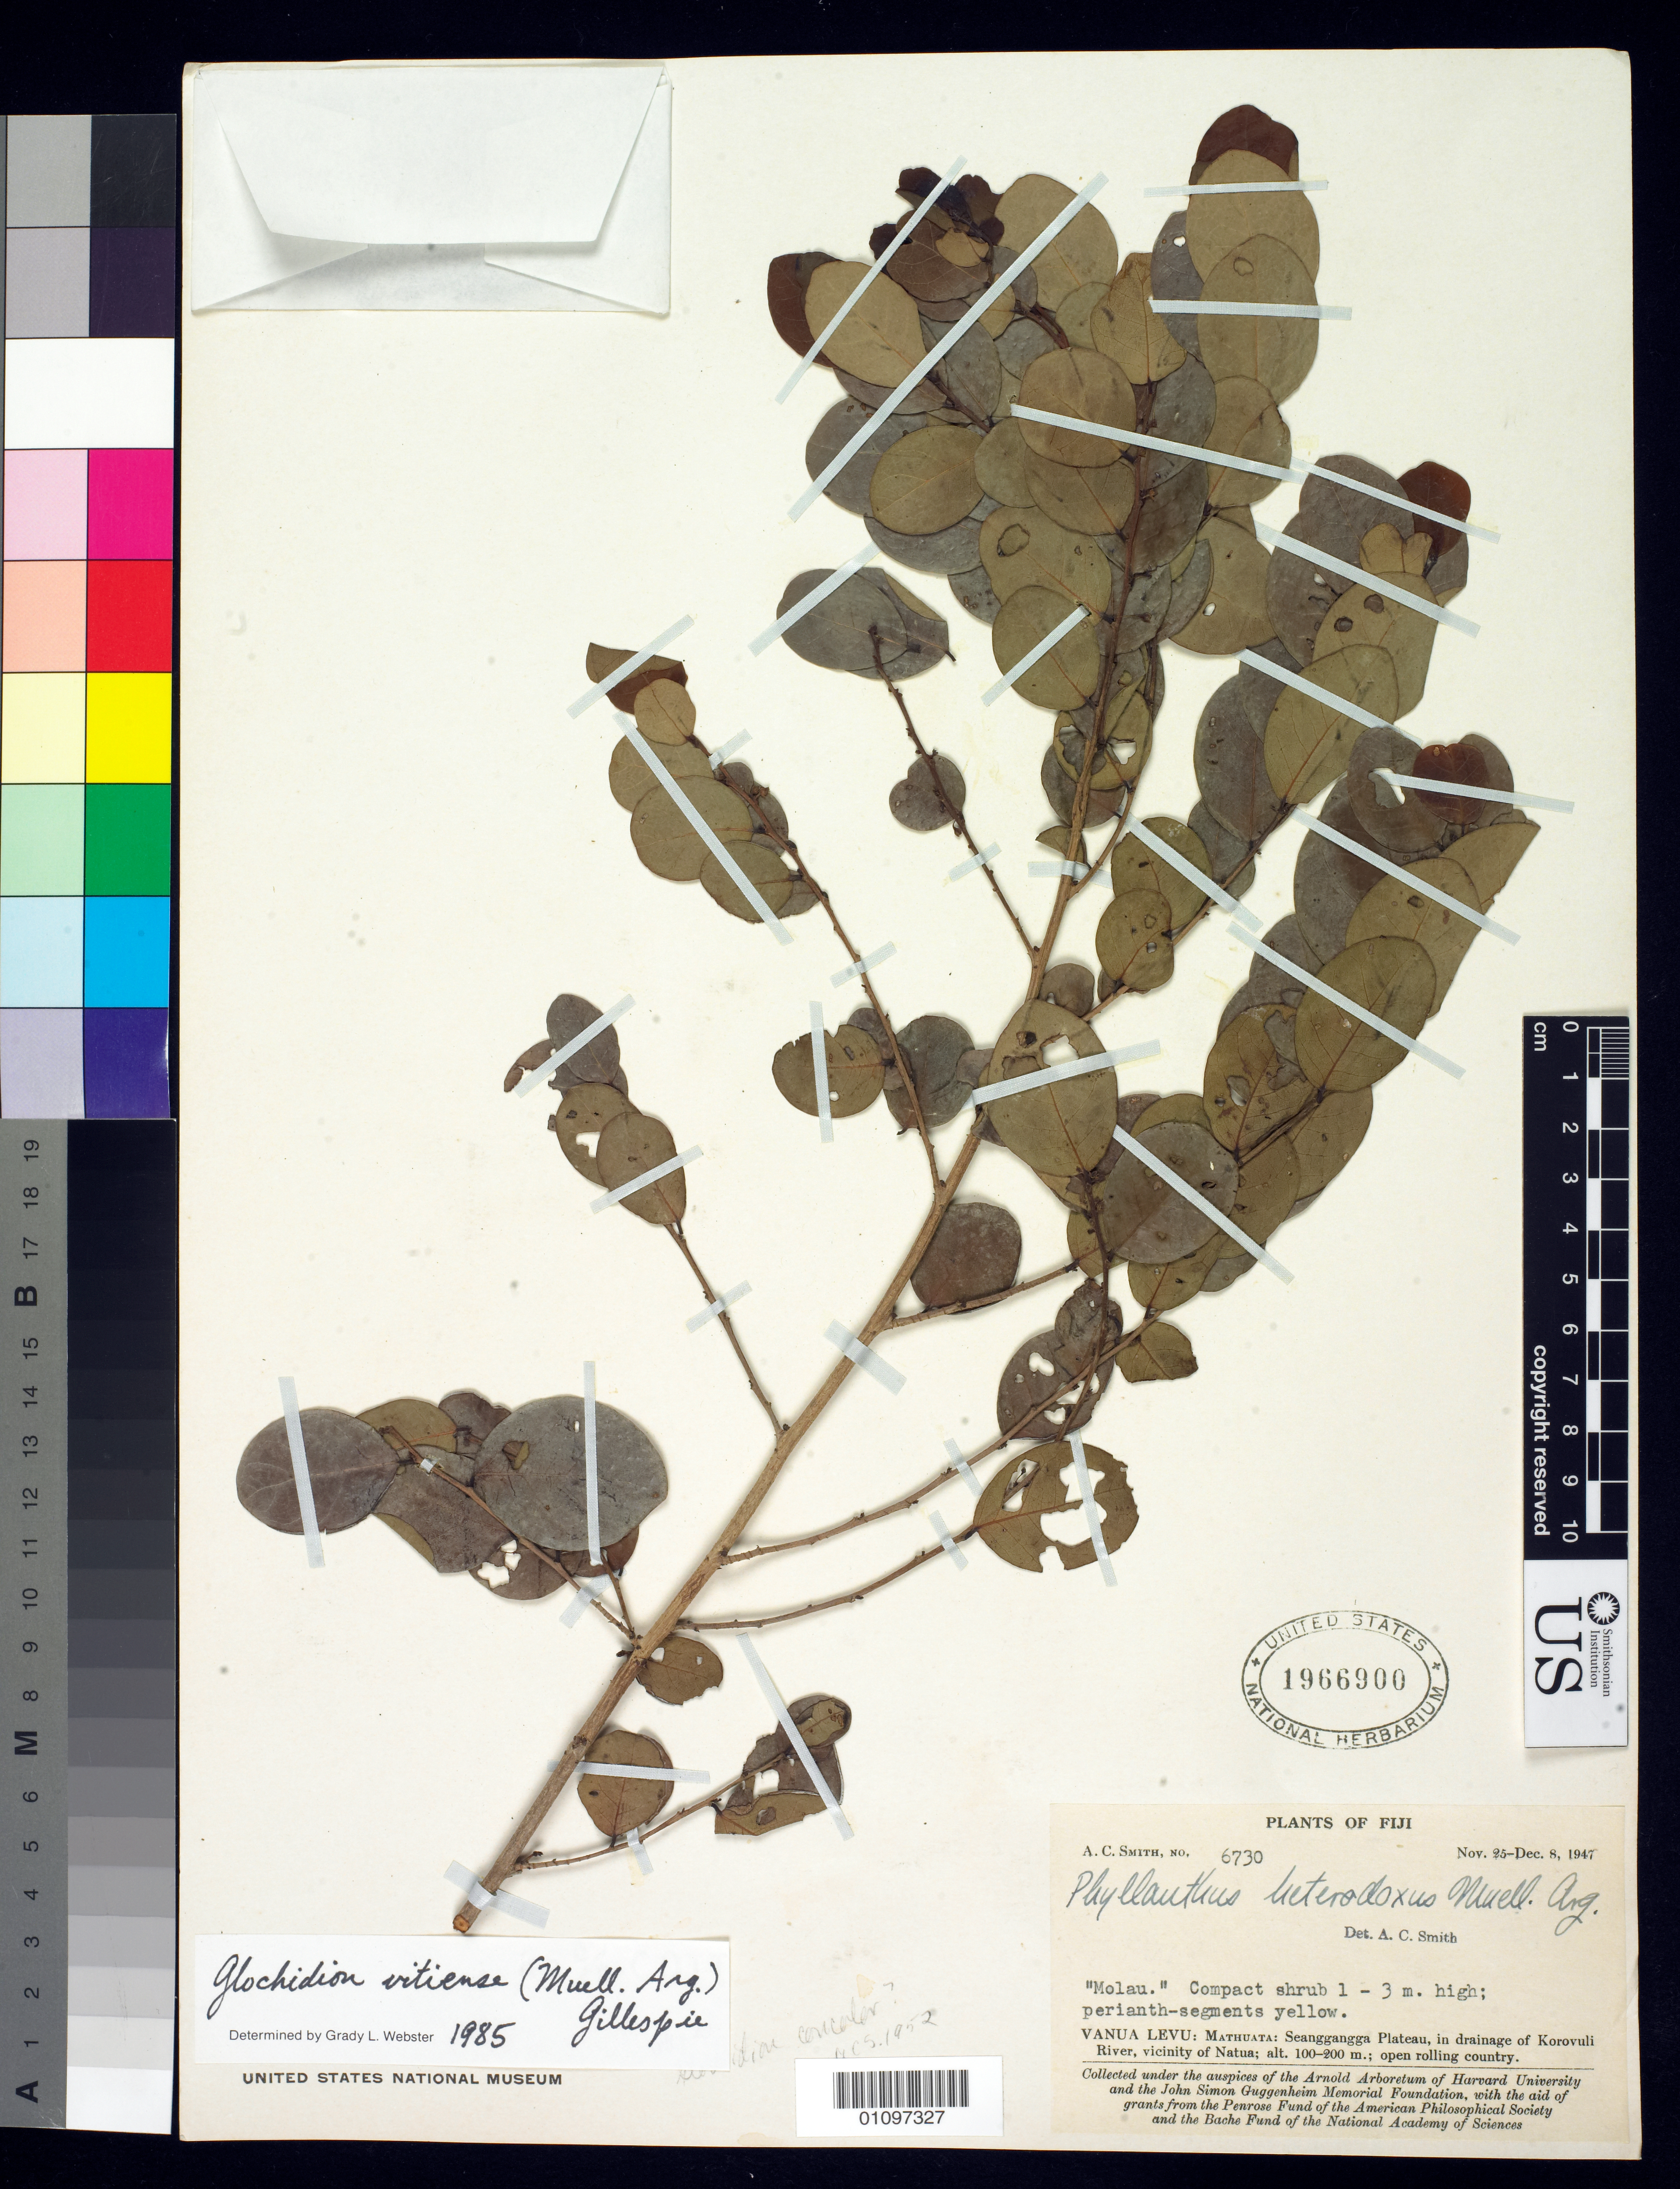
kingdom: Plantae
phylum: Tracheophyta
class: Magnoliopsida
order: Malpighiales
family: Phyllanthaceae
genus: Phyllanthus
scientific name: Phyllanthus vitiensis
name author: Müll. Arg.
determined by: Wagner, W. L., (BOT), Smithsonian Institution - National Museum of Natural History (UNITED STATES)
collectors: A. C. Smith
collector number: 6730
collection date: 1947-11-25/1947-12-08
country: Fiji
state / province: Northern Division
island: Vanua Levu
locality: Seanggangga Plateau, Mathuata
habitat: Open rolling country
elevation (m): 100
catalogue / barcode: US 1966900